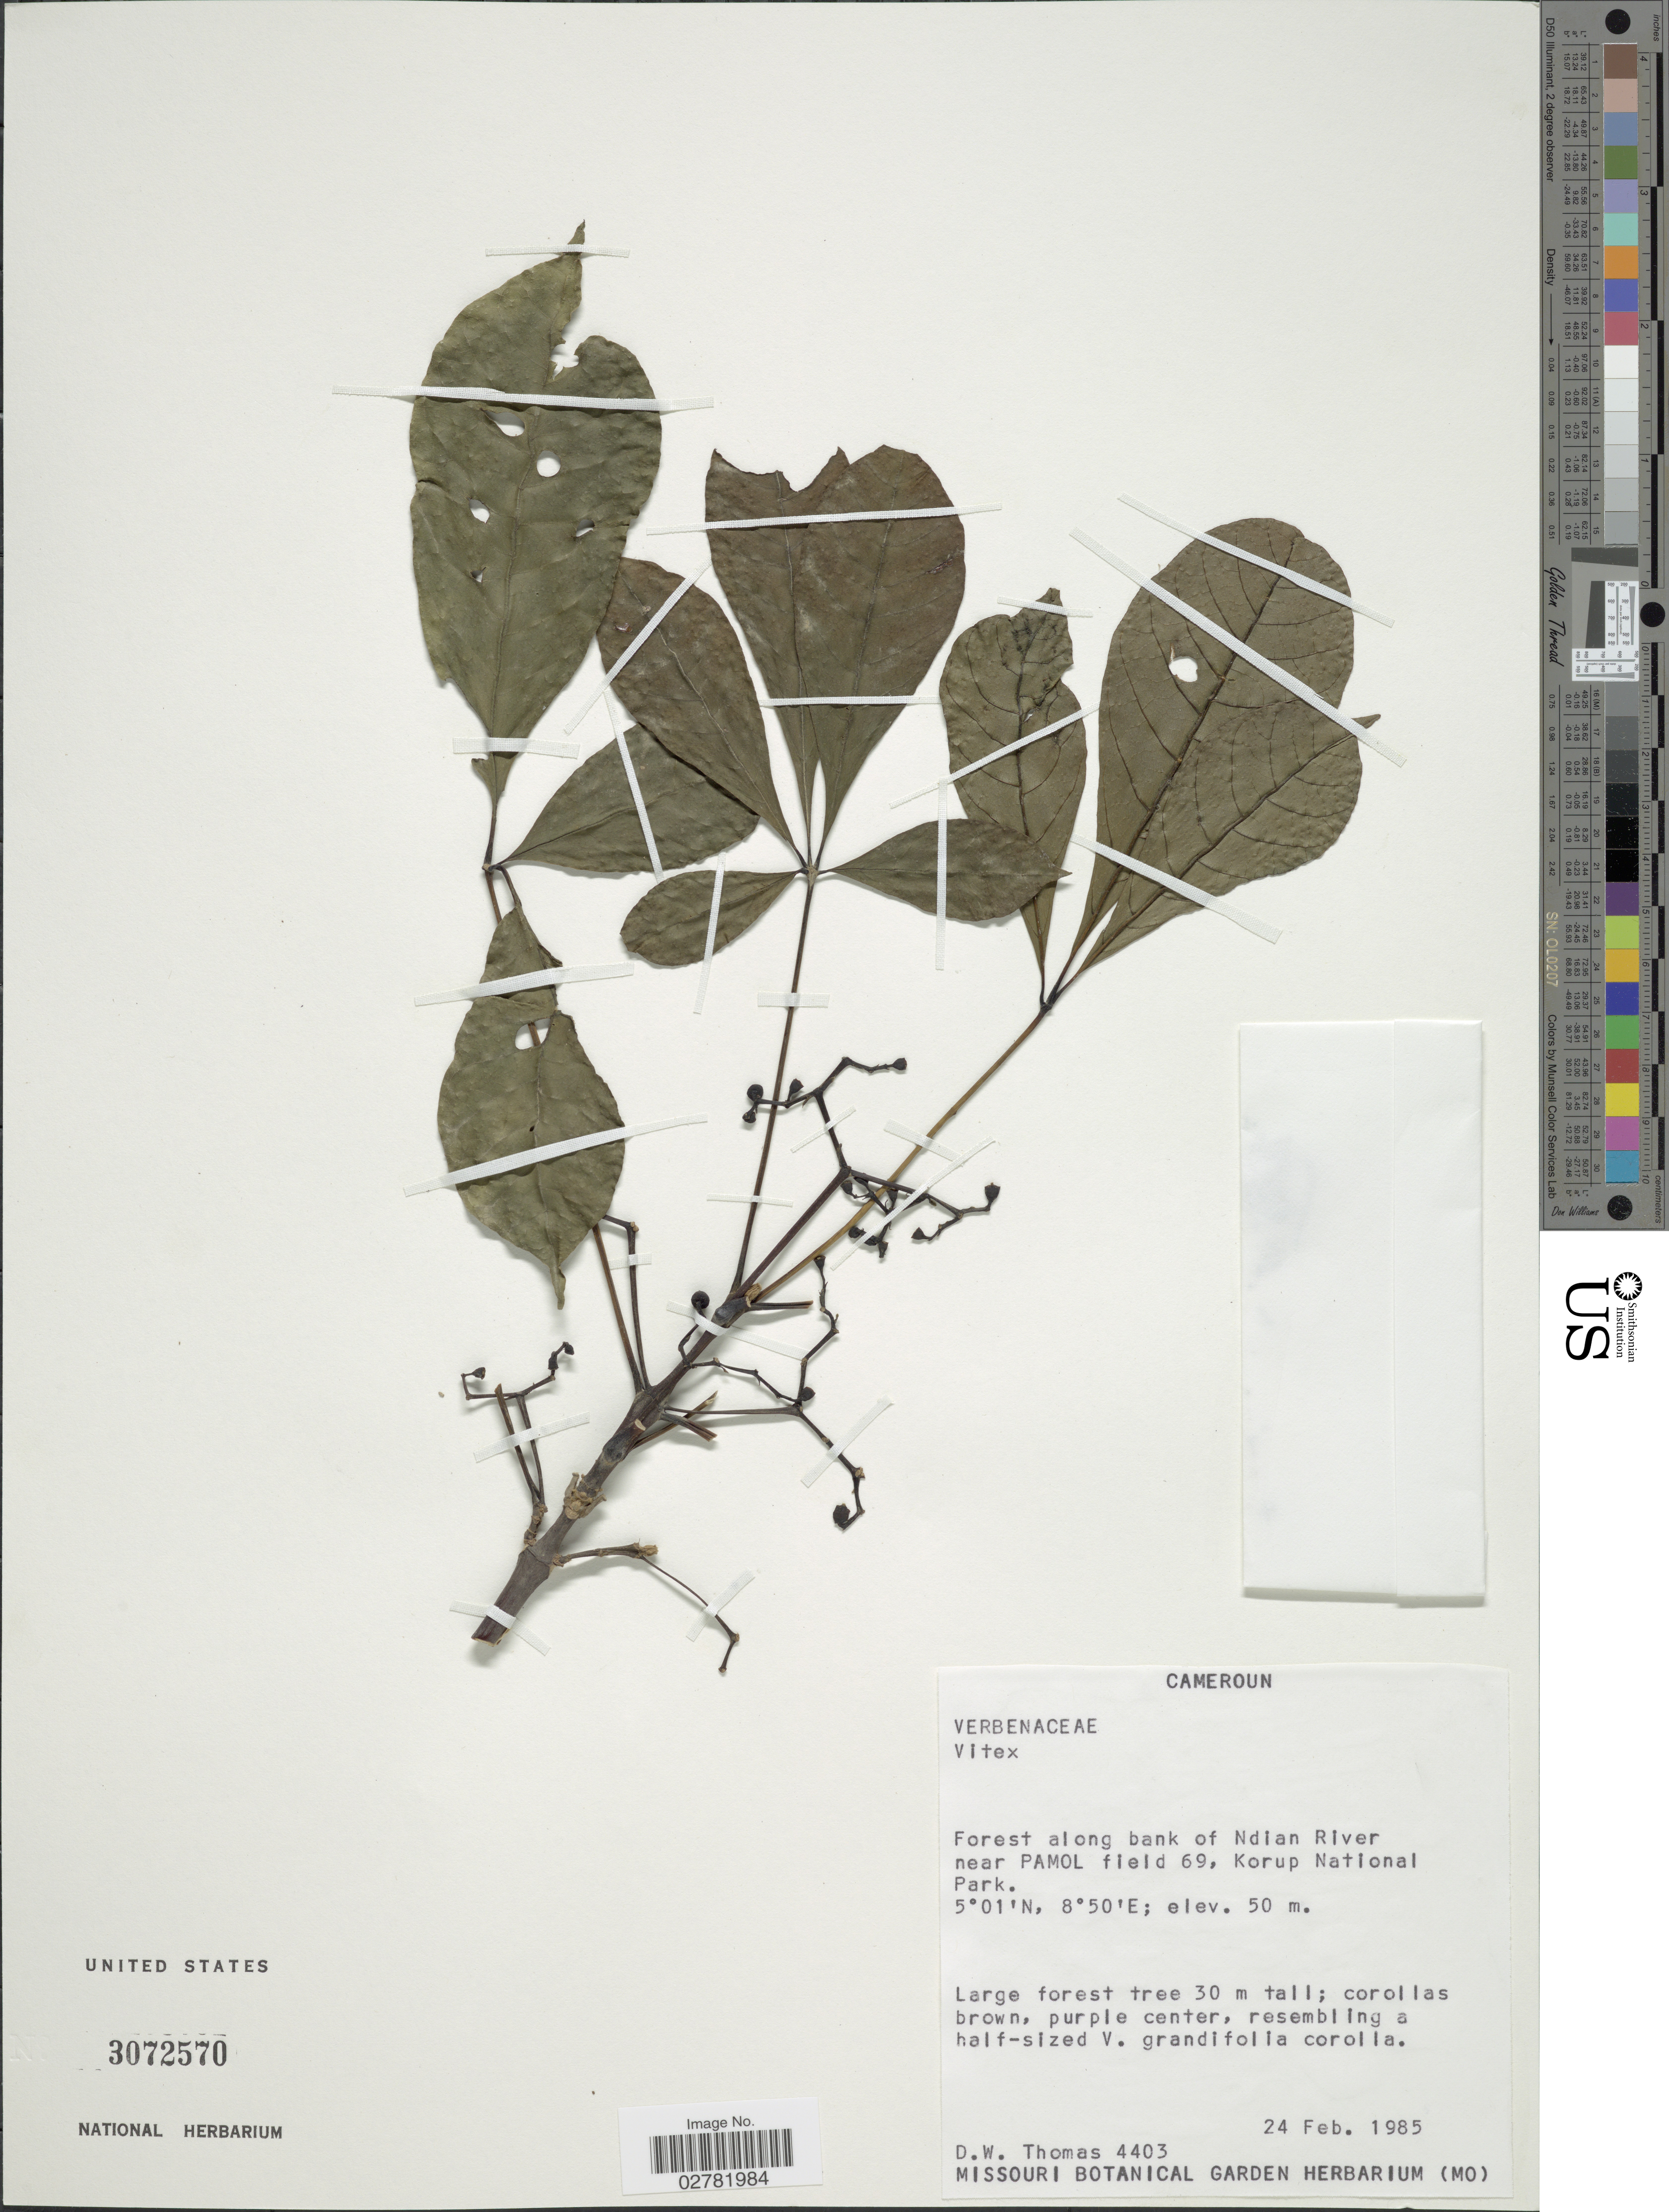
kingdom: Plantae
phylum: Tracheophyta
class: Magnoliopsida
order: Lamiales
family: Lamiaceae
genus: Vitex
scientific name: Vitex sp.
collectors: D. W. Thomas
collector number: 4403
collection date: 1985-02-24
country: Cameroon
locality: Forest along bank of Ndian River near Pamol field 69, Korup National Park.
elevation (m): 50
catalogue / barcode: US 3072570